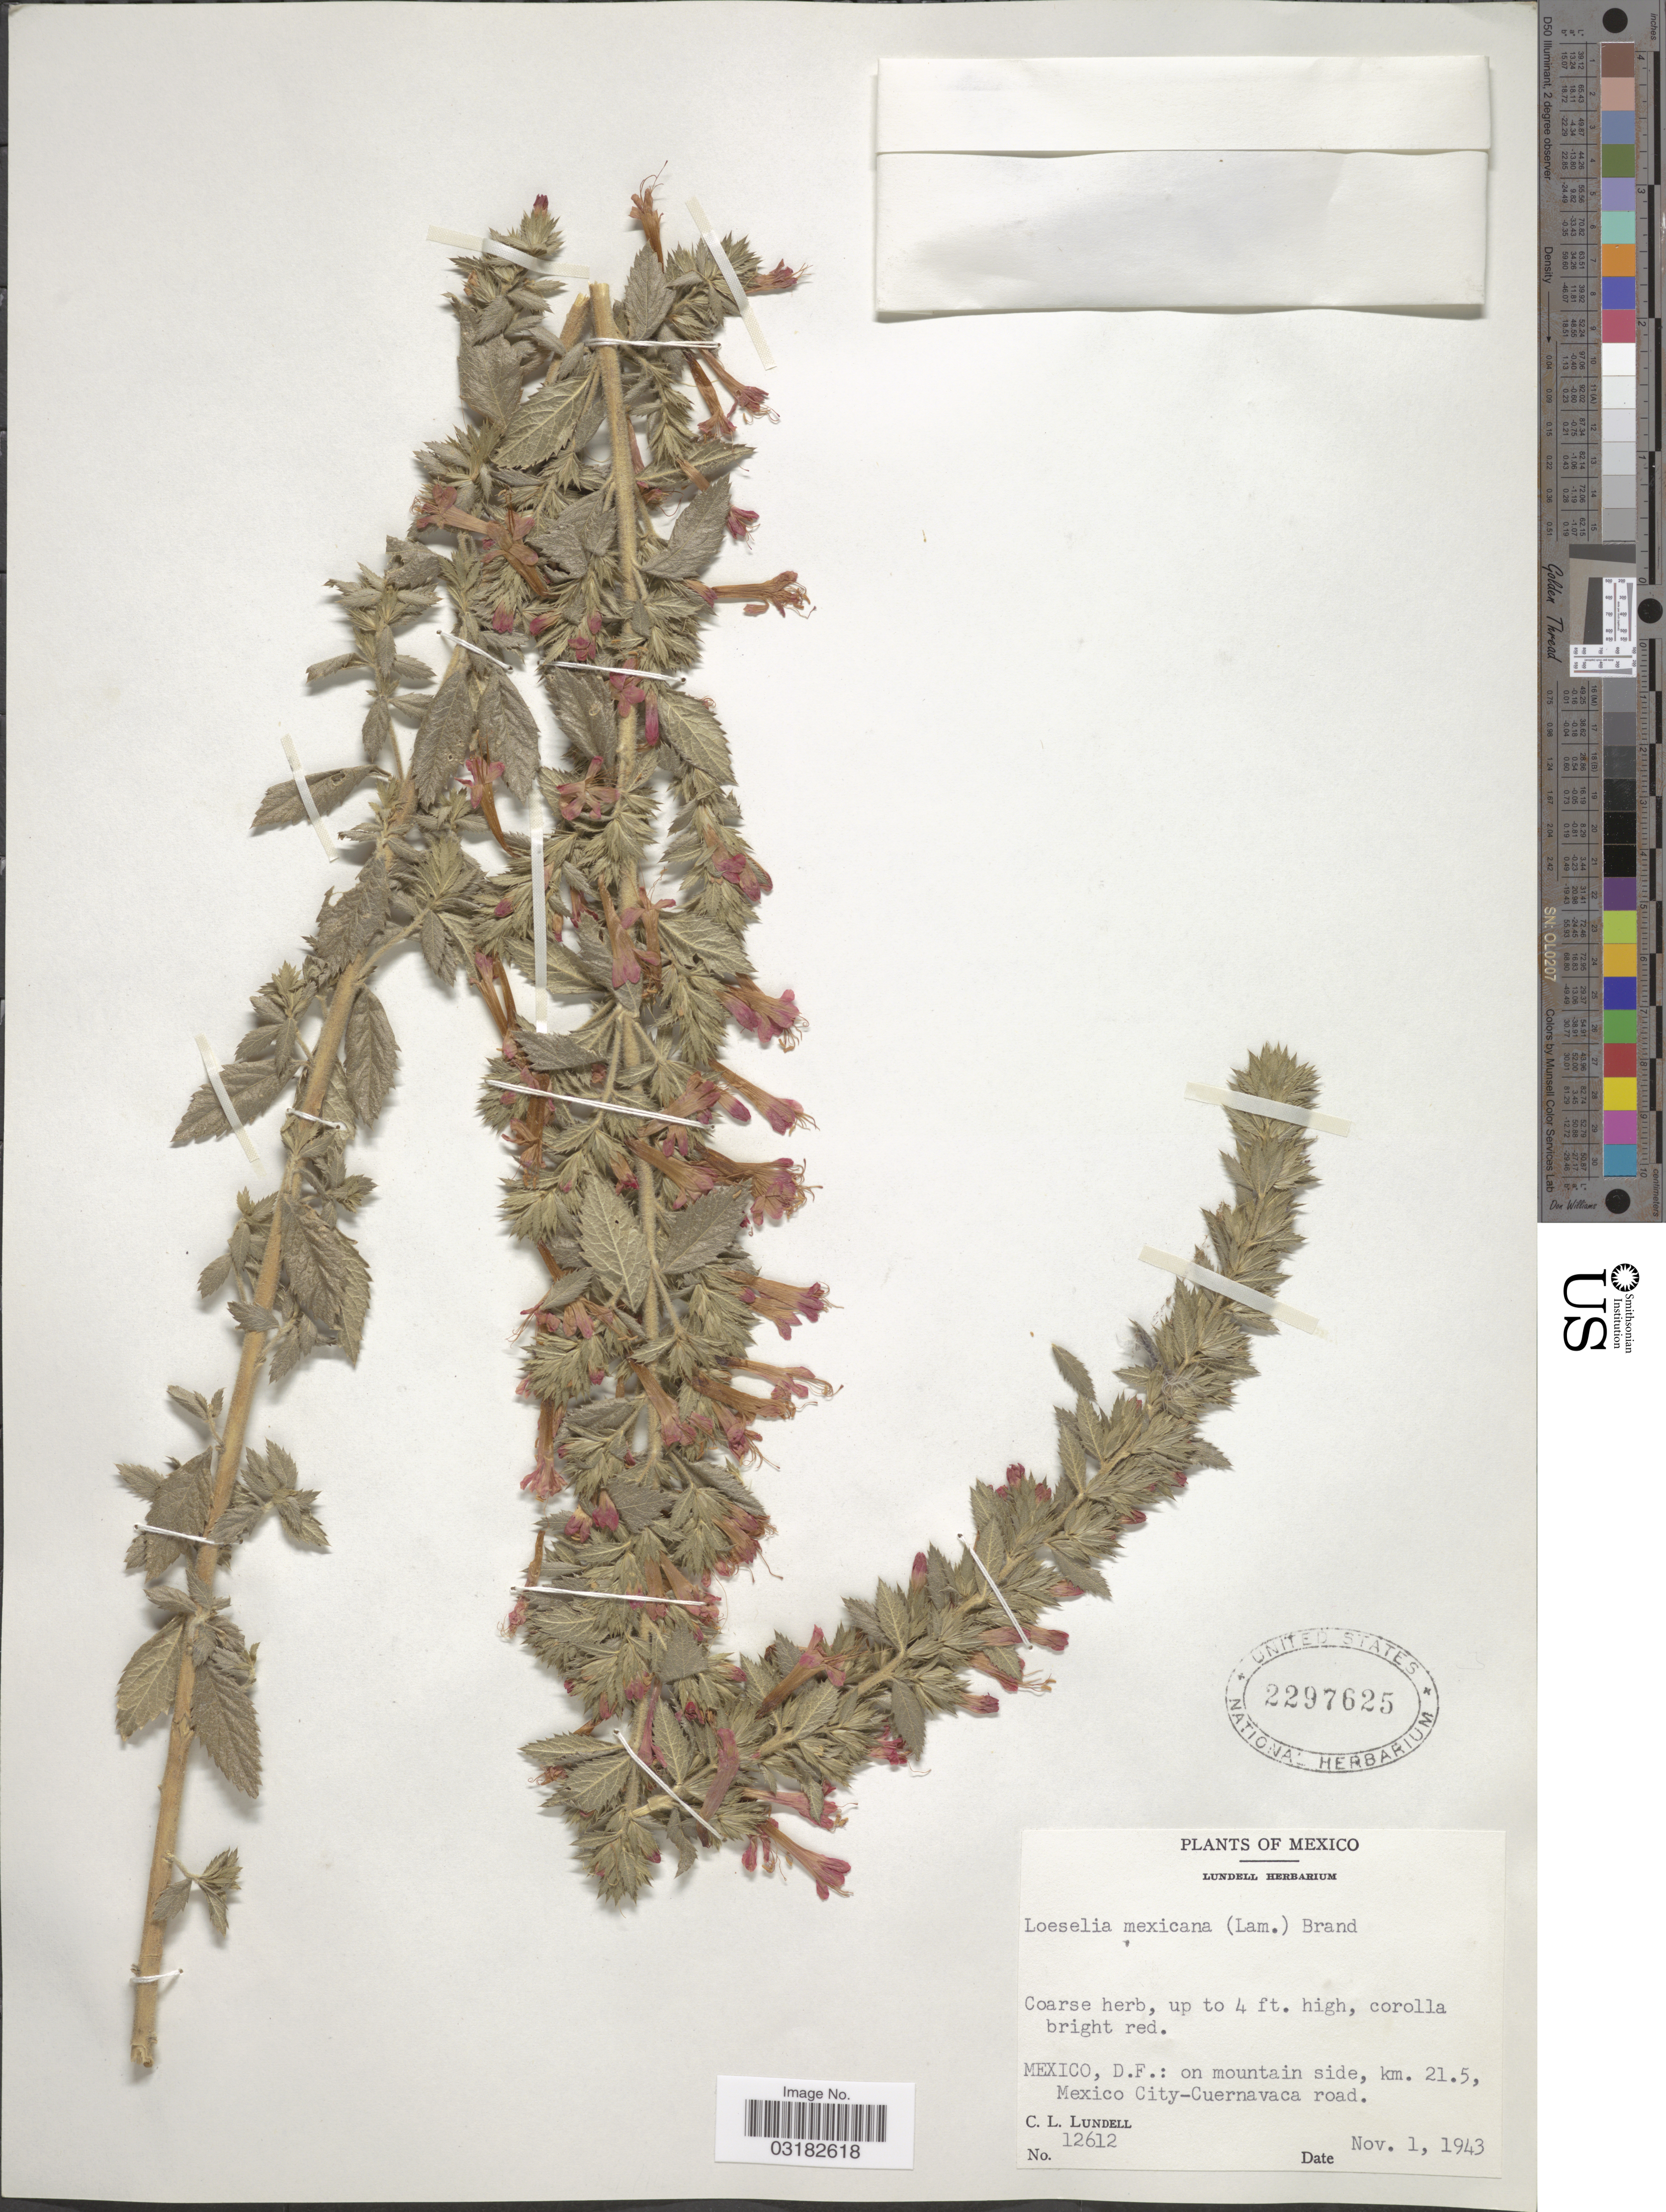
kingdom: Plantae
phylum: Tracheophyta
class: Magnoliopsida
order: Ericales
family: Polemoniaceae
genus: Loeselia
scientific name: Loeselia mexicana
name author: (Lam.) Brand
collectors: C. L. Lundell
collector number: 12612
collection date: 1943-11-01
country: Mexico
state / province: Distrito Federal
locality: D.F.: on mountain side, km. 21.5, Mexico City-Cuernavaca road.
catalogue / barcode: US 2297625